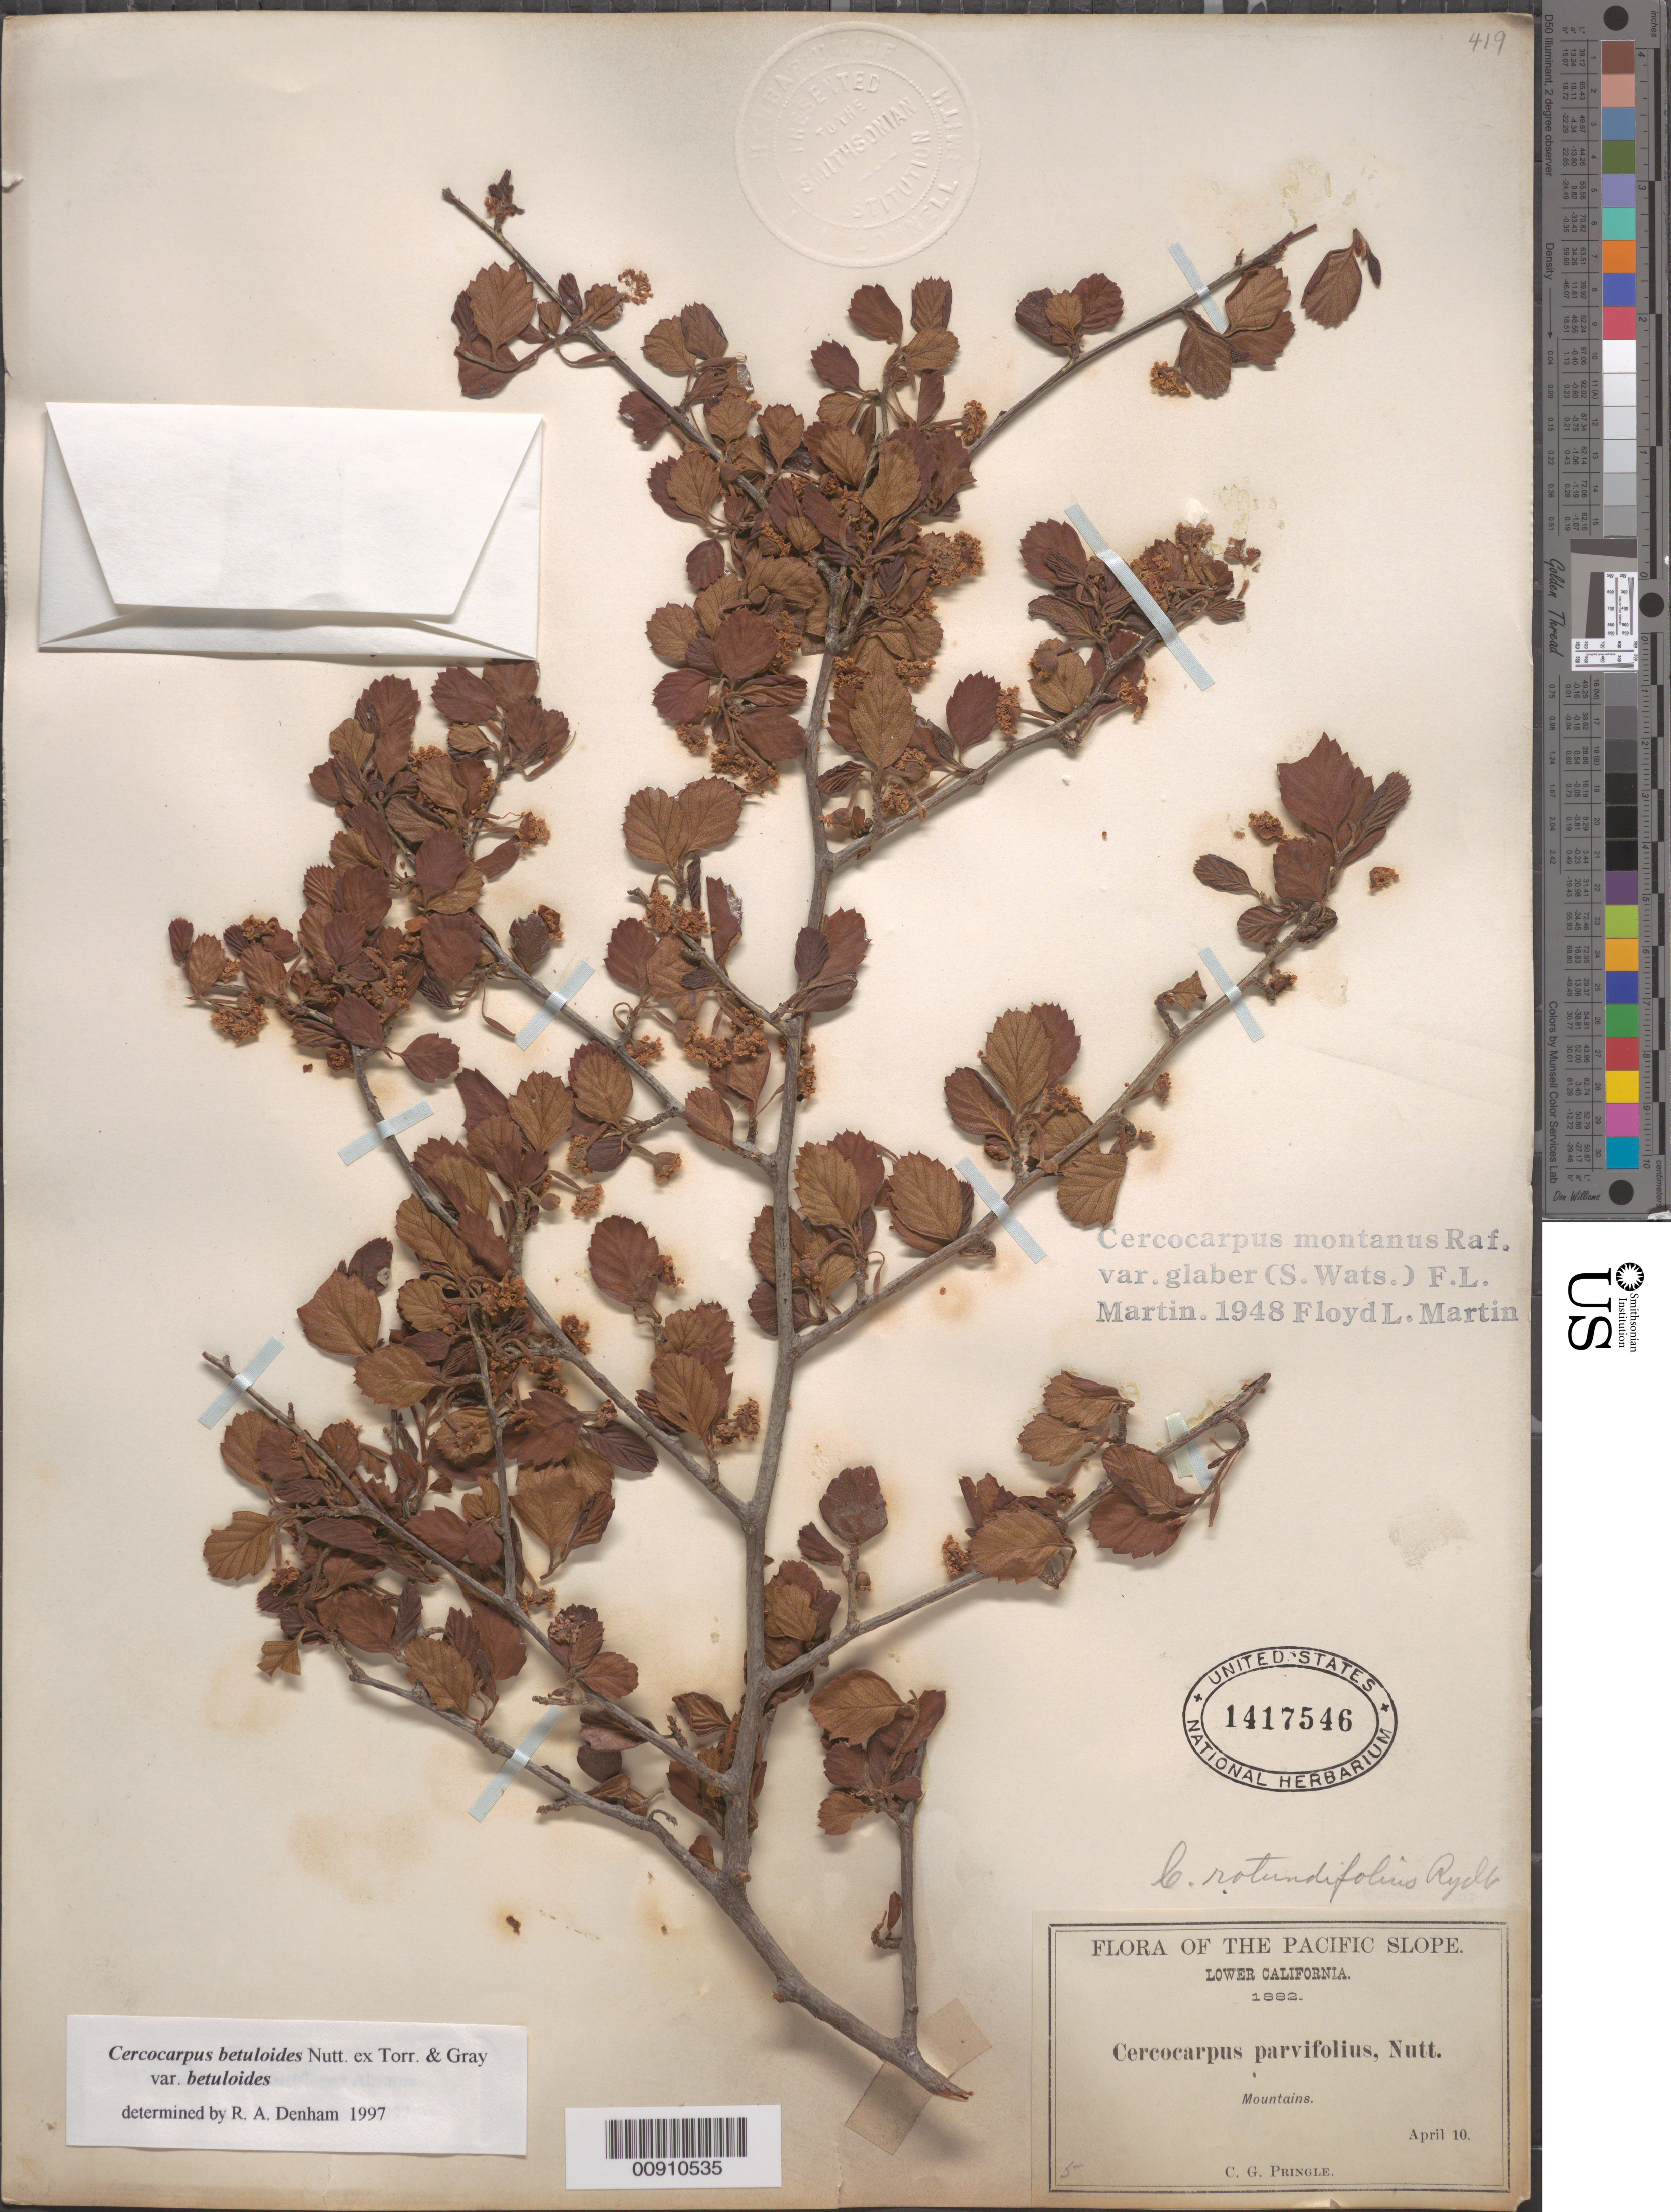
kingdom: Plantae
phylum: Tracheophyta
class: Magnoliopsida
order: Rosales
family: Rosaceae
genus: Cercocarpus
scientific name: Cercocarpus betuloides var. betuloides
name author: Nutt.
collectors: C. G. Pringle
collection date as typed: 10 Apr 1882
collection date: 1882-04-10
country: Mexico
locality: Lower California. Pacific Slope.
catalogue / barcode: US 1417546